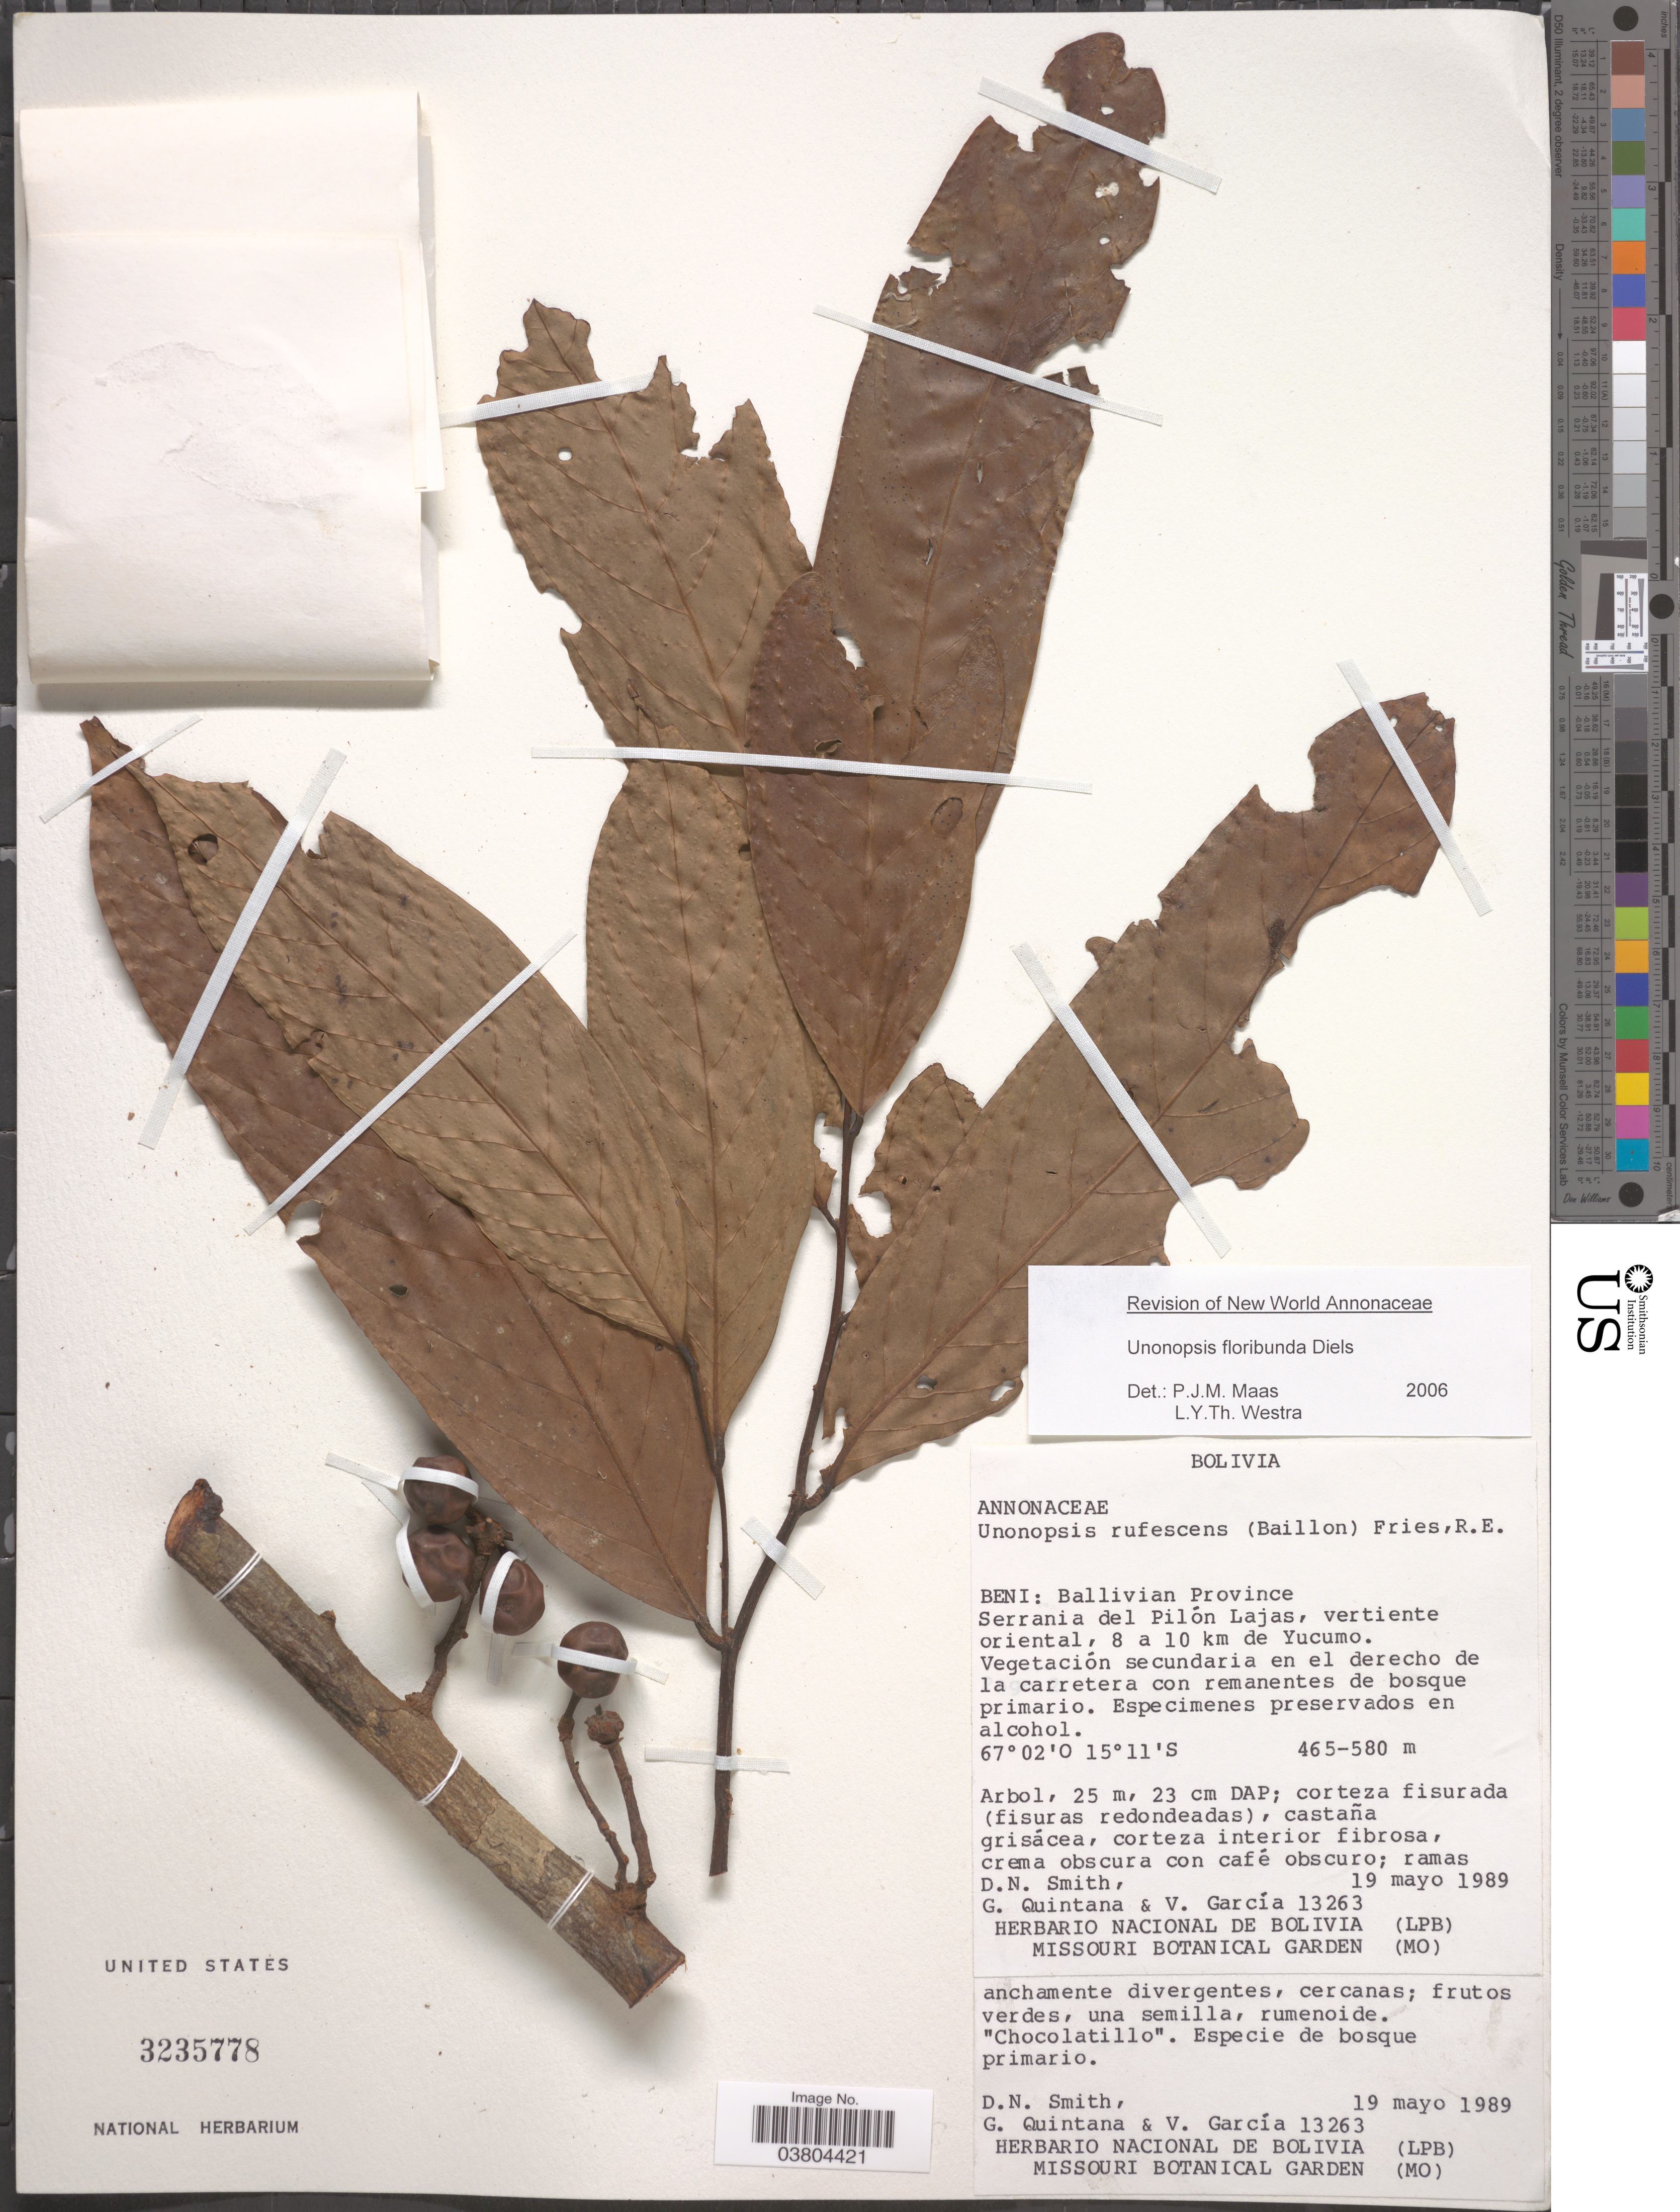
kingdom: Plantae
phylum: Tracheophyta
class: Magnoliopsida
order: Magnoliales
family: Annonaceae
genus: Unonopsis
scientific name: Unonopsis floribunda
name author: Diels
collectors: D. Smith, G. Quintana & V. Garcia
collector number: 13263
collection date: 1989-05-19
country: Bolivia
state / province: Beni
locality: Ballivian Province. Serrania del Pilón Lajas, vertiente oriental, 8 a10 km de Yucumo.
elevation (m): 465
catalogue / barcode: US 3235778